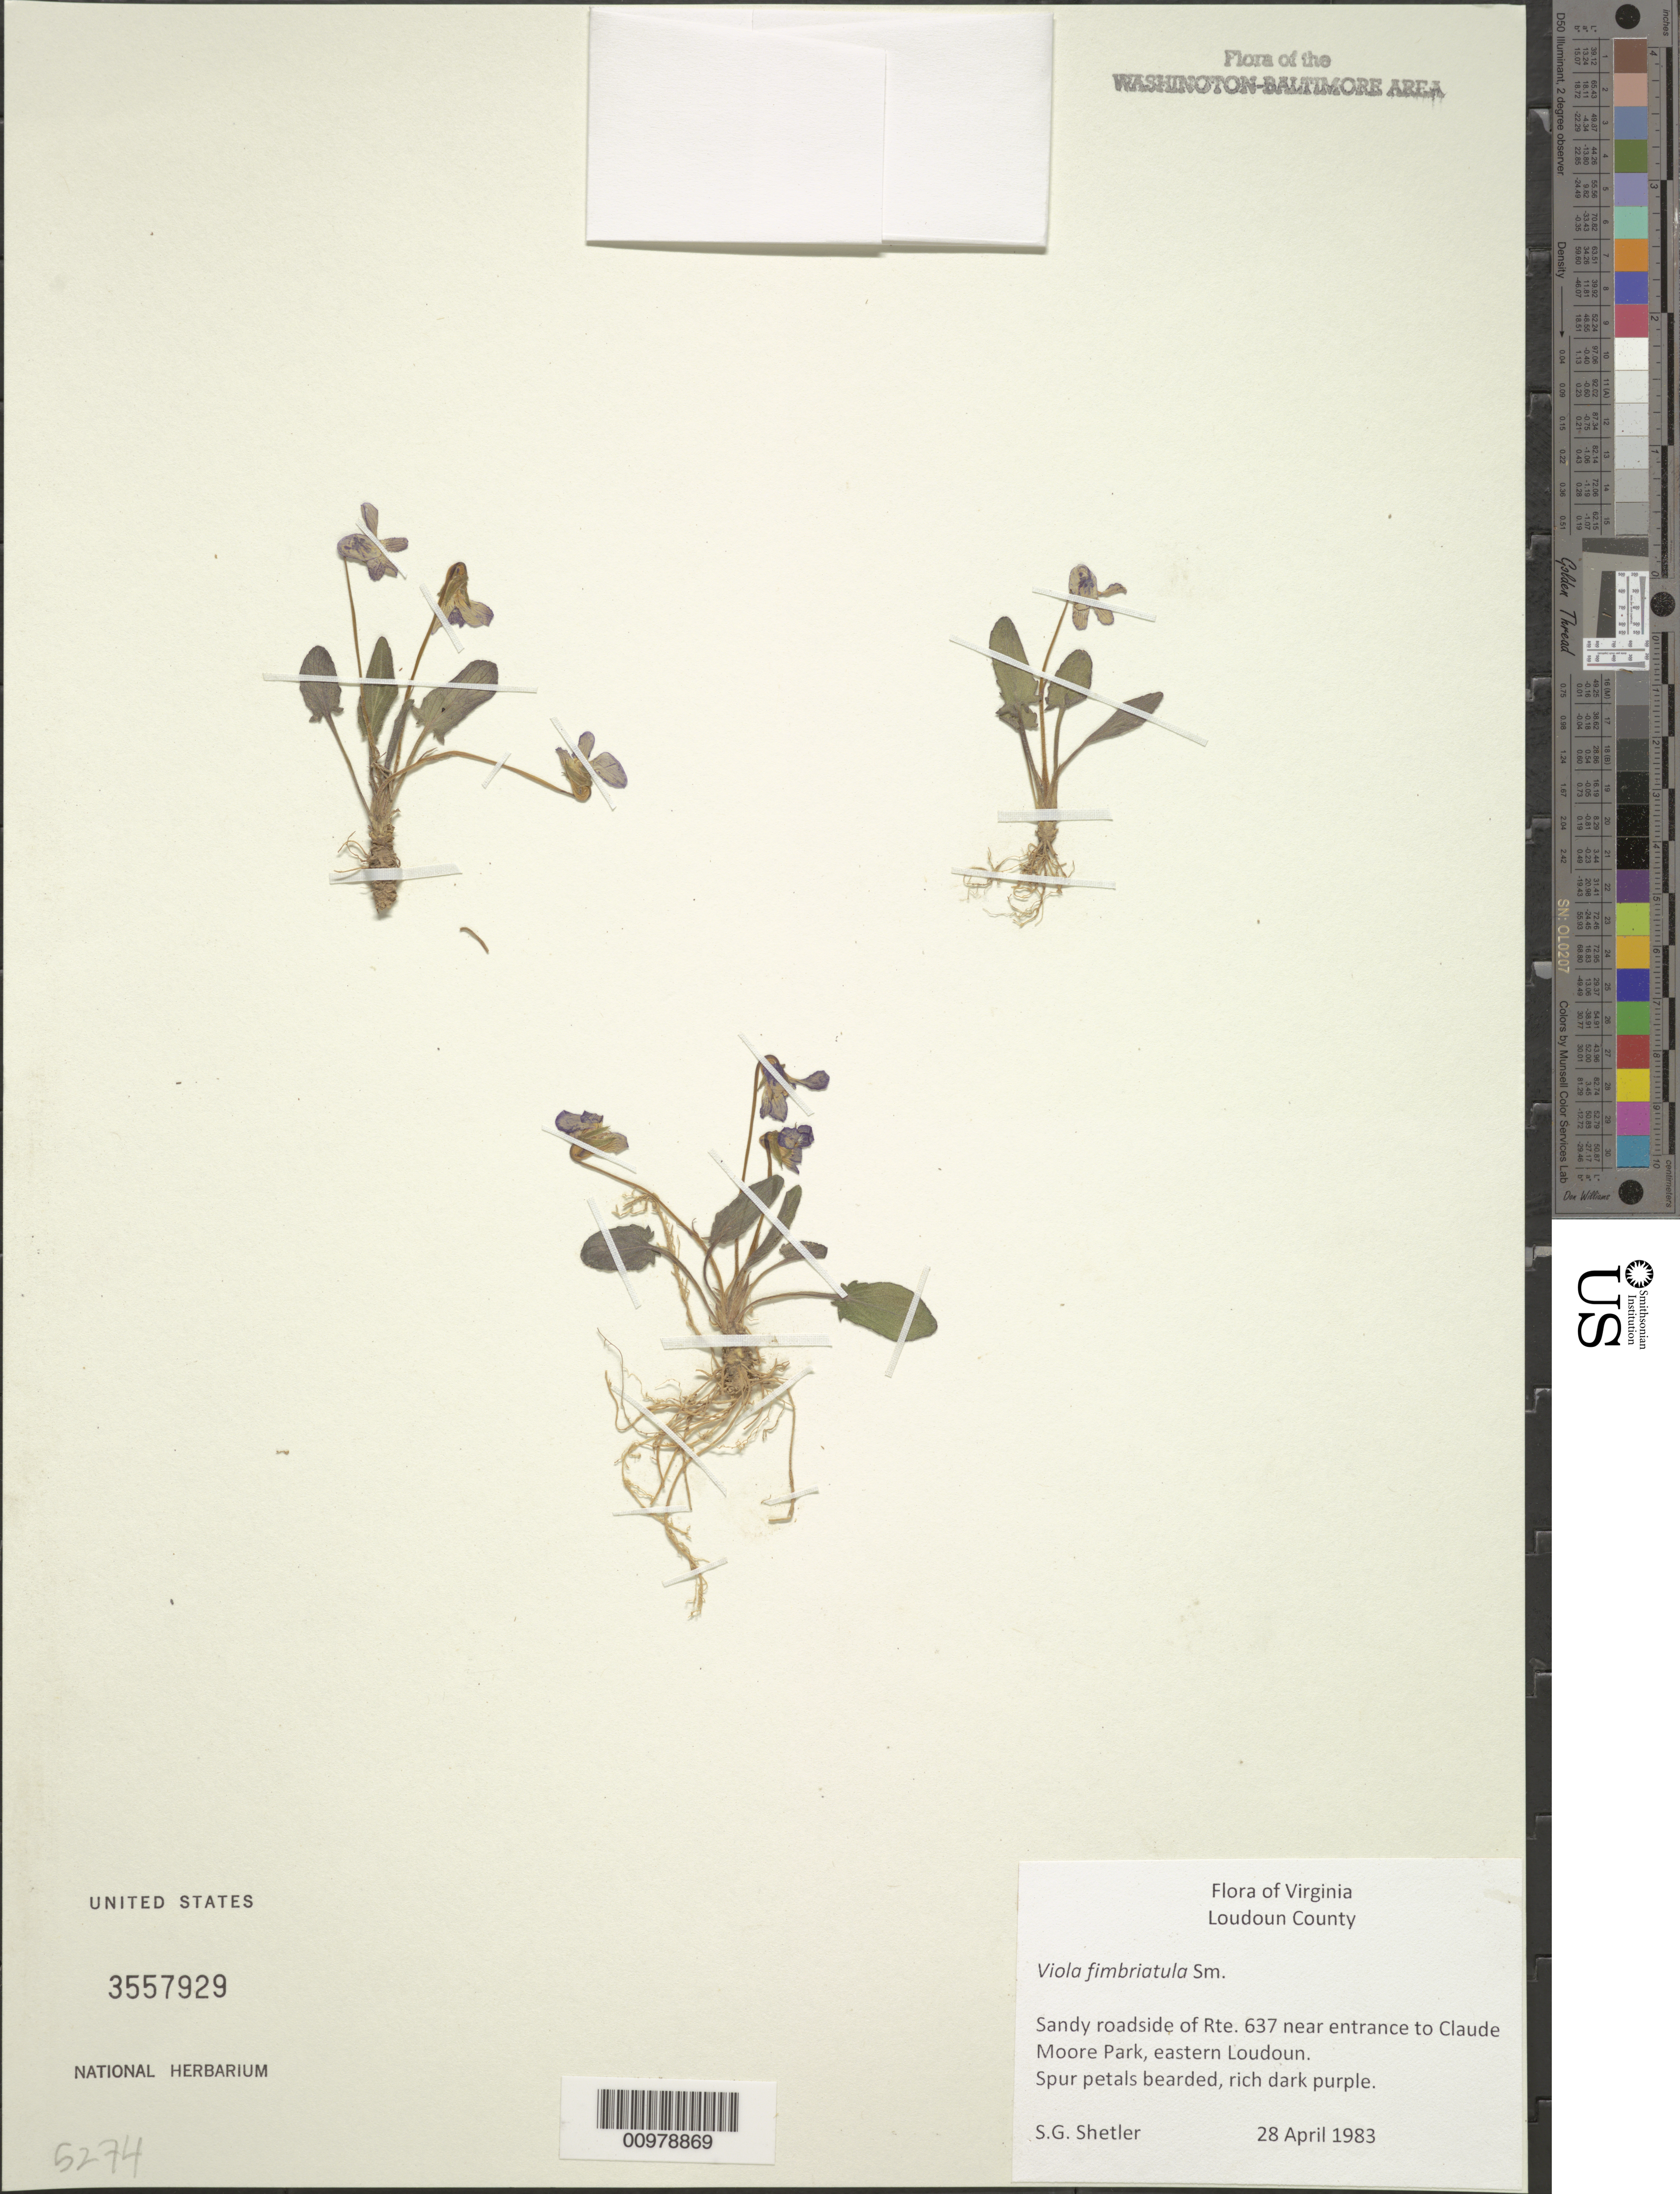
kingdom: Plantae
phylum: Tracheophyta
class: Magnoliopsida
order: Malpighiales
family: Violaceae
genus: Viola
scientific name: Viola sagittata var. ovata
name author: (Nutt.) Torr. & A. Gray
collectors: S. Shetler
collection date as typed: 28 April 1983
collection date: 1983-04-28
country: United States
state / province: Virginia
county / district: Loudoun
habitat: sandy roadside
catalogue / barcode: US 3557929